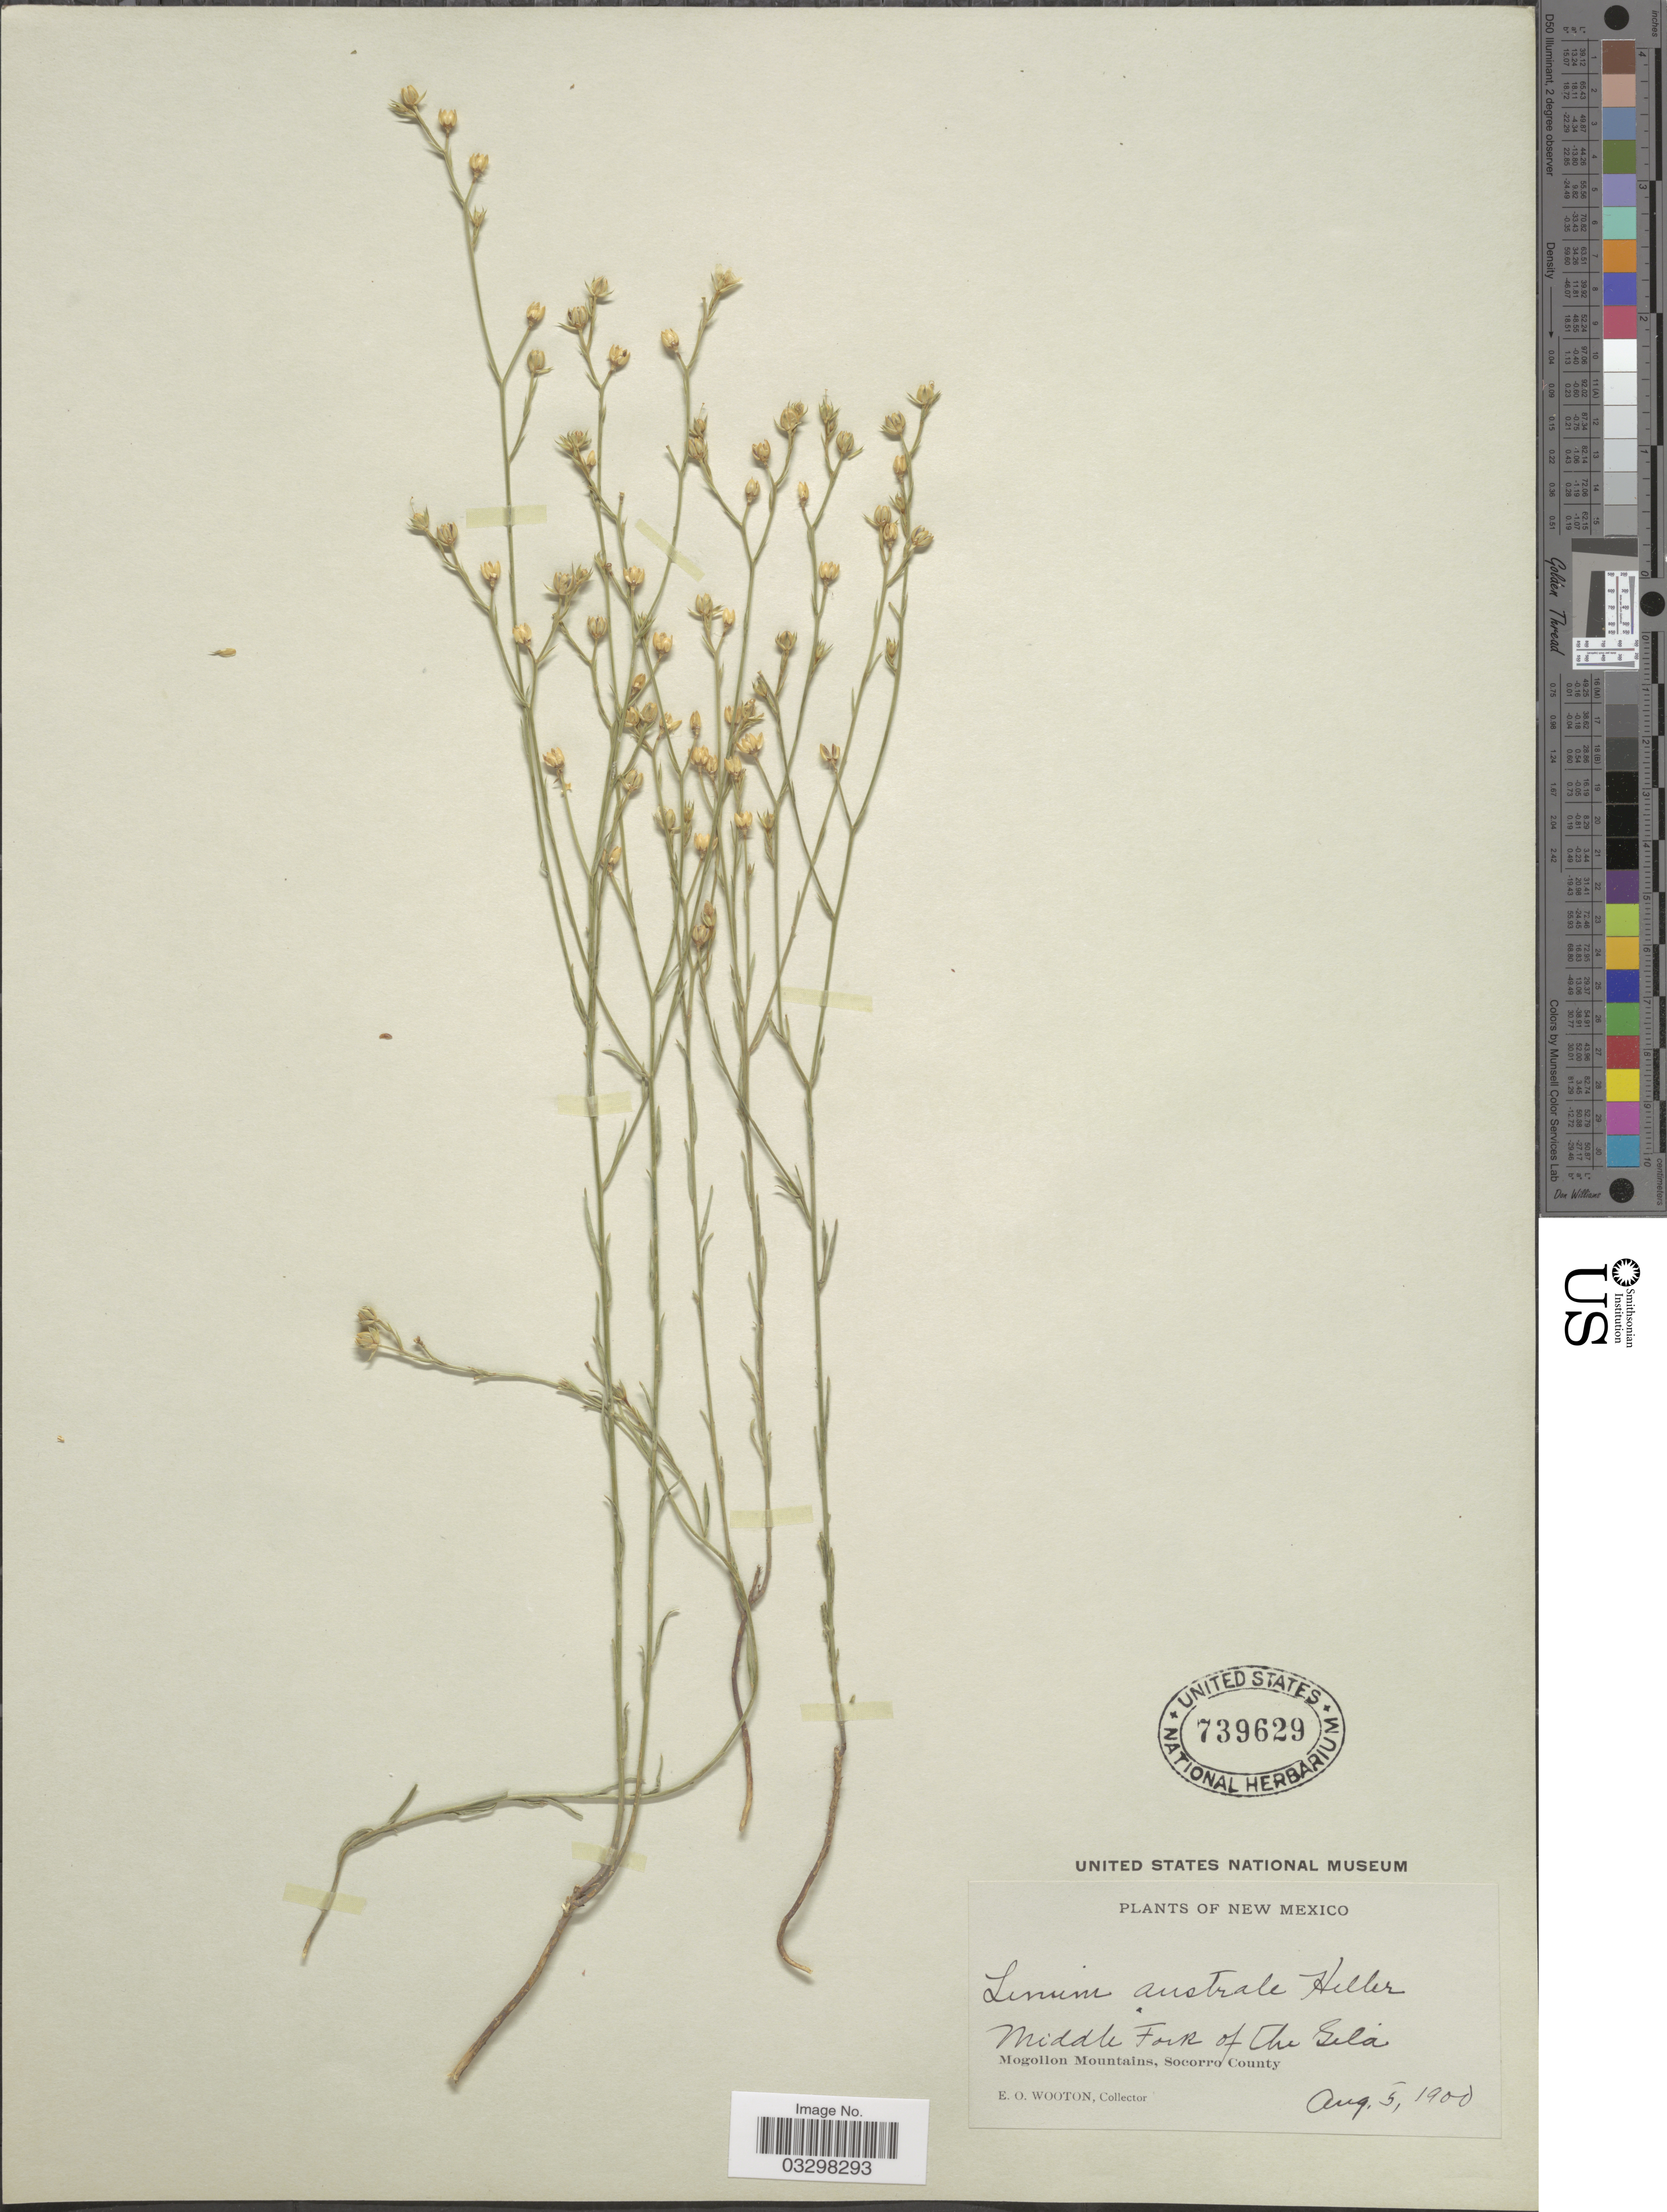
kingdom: Plantae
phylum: Tracheophyta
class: Magnoliopsida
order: Malpighiales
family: Linaceae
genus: Linum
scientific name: Linum australe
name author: A. Heller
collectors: E. O. Wooton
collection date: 1900-08-05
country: United States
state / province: New Mexico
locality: Middle Fork of The Gela. Mogollon Mountains, Socorro County.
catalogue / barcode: US 739629